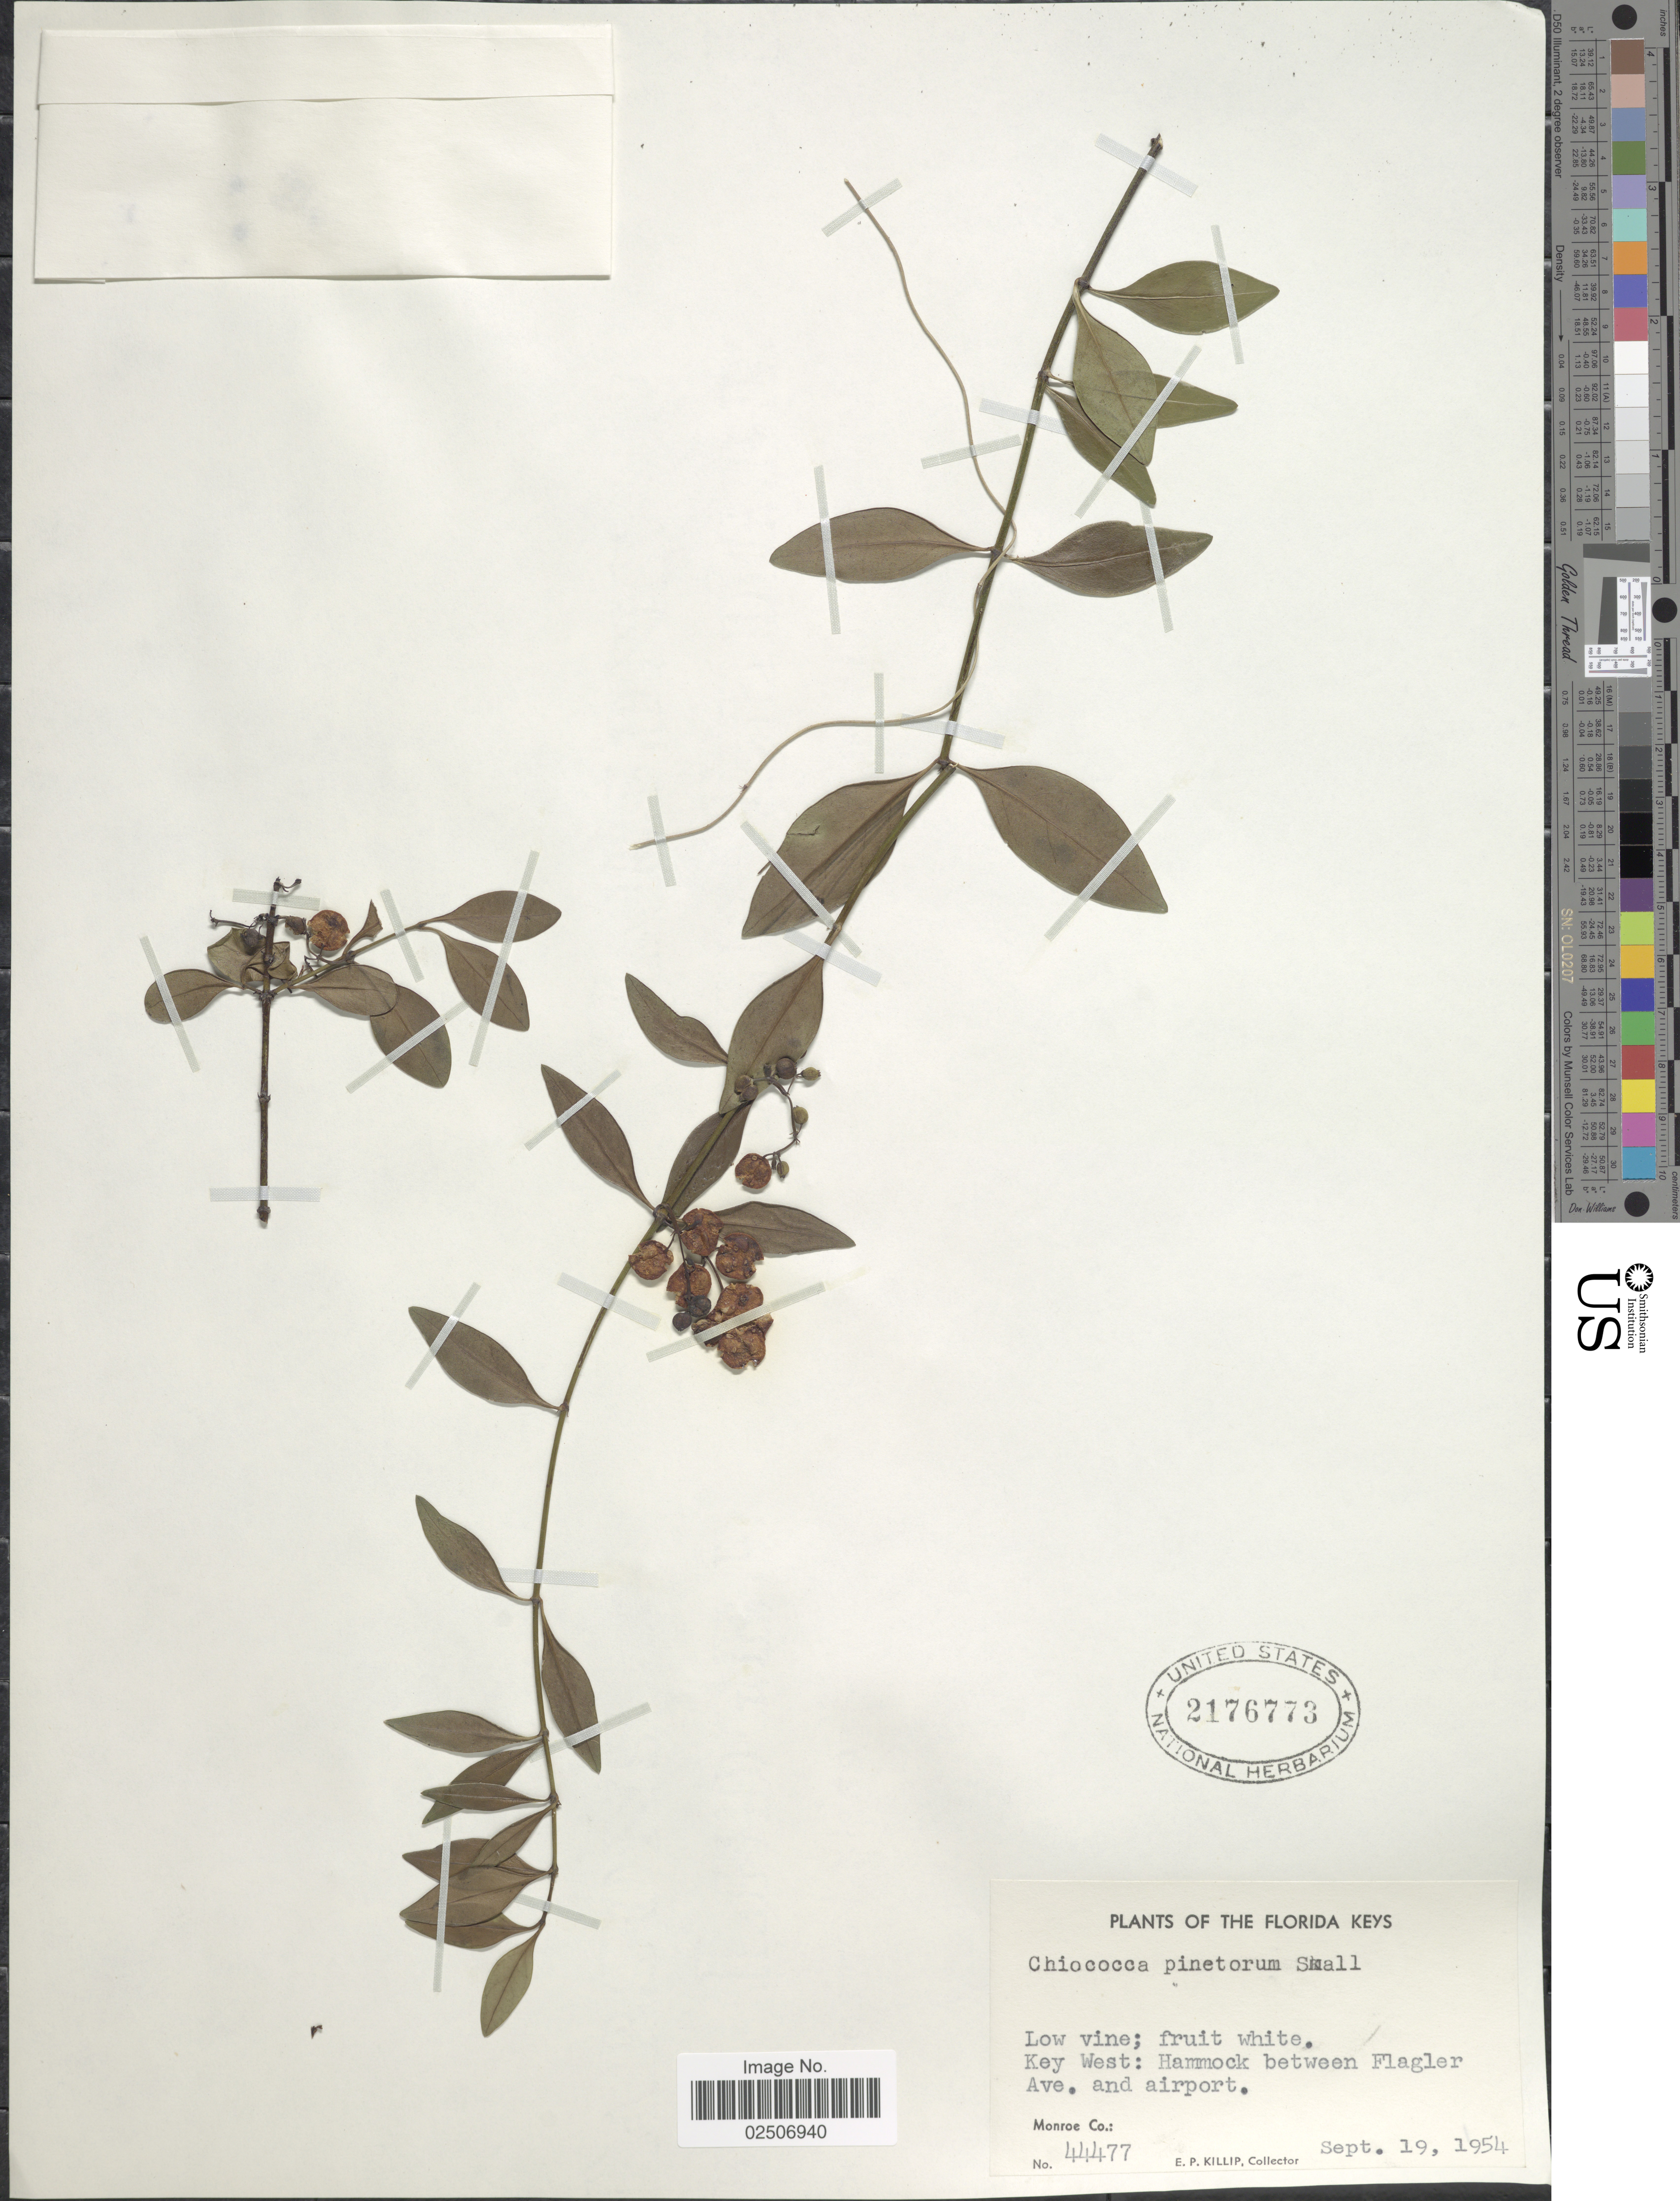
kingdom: Plantae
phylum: Tracheophyta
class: Magnoliopsida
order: Gentianales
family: Rubiaceae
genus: Chiococca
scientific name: Chiococca pinetorum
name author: Britton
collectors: E. P. Killip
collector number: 44477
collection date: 1954-09-19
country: United States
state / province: Florida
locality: Florida Keys, Low vine, Key West: Hammock between Flagler Ave. and airport, Monroe Co.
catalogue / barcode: US 2176773